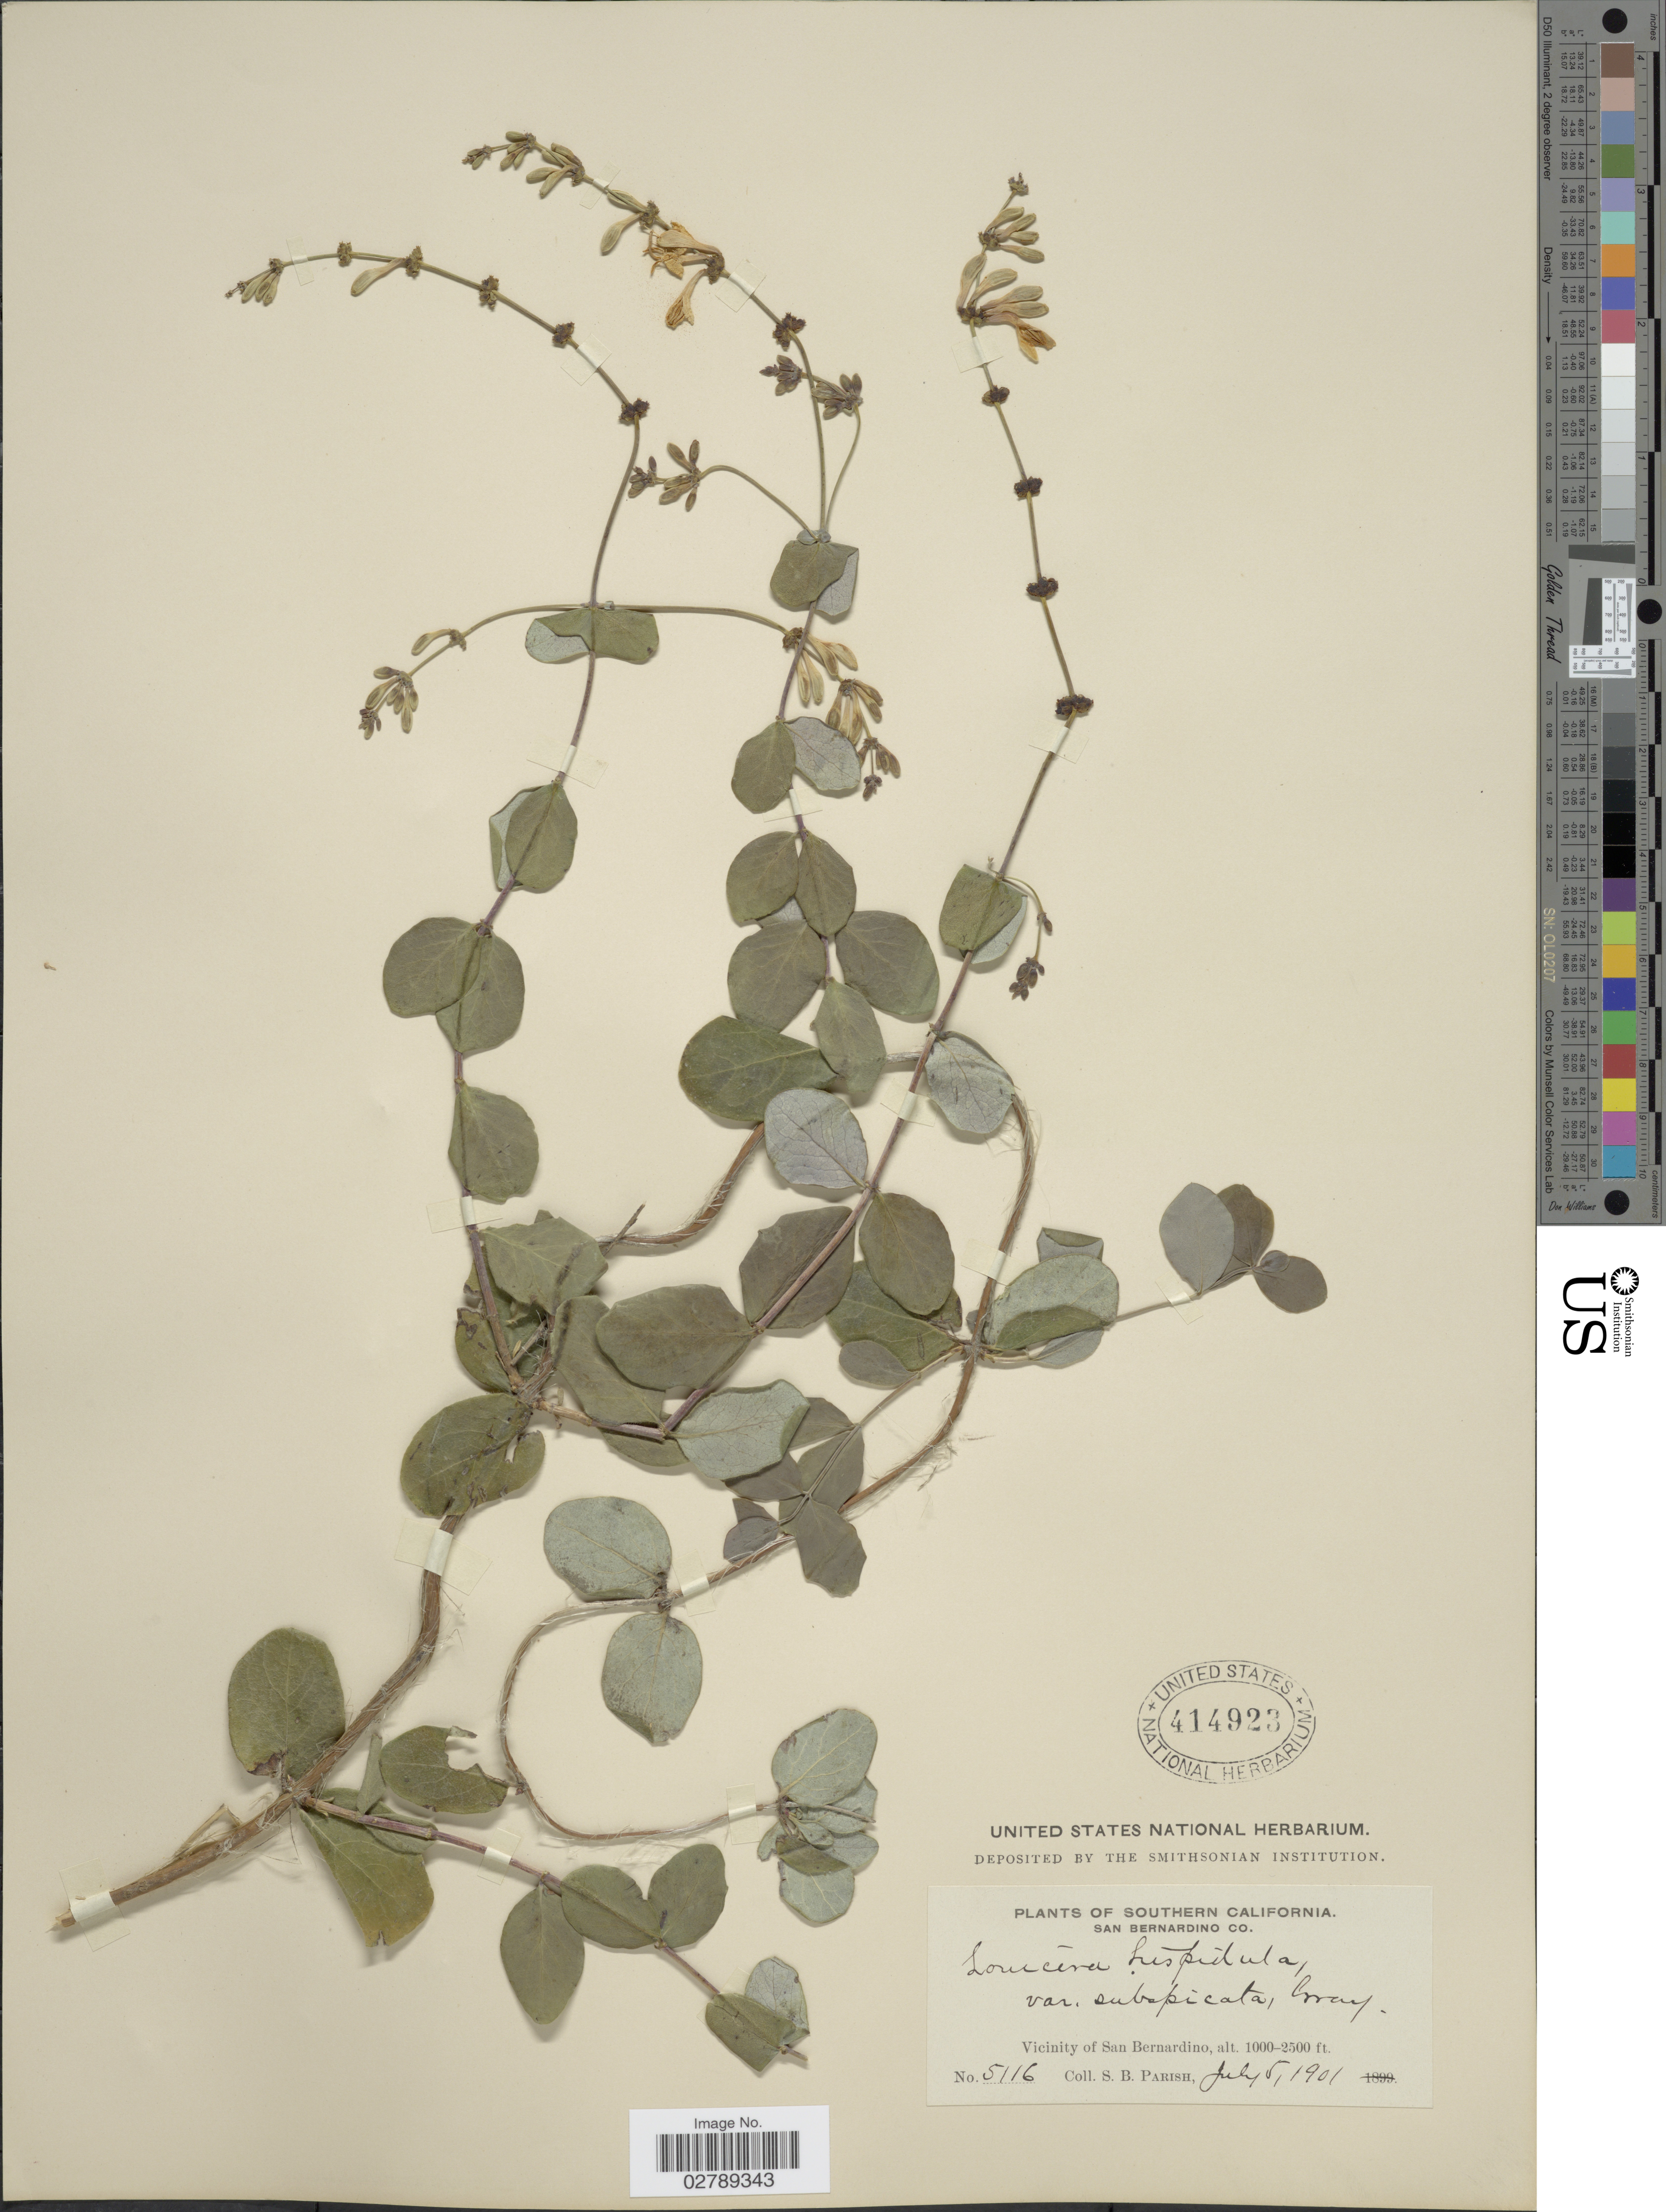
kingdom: Plantae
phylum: Tracheophyta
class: Magnoliopsida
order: Dipsacales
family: Caprifoliaceae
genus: Lonicera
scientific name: Lonicera hispidula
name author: Douglas ex Lindl.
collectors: S. B. Parish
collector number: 5116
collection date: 1901-07-05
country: United States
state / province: California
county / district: San Bernardino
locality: Southern California. San Bernardino Co. Vicinity of San Bernardino.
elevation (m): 305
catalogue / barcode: US 414923